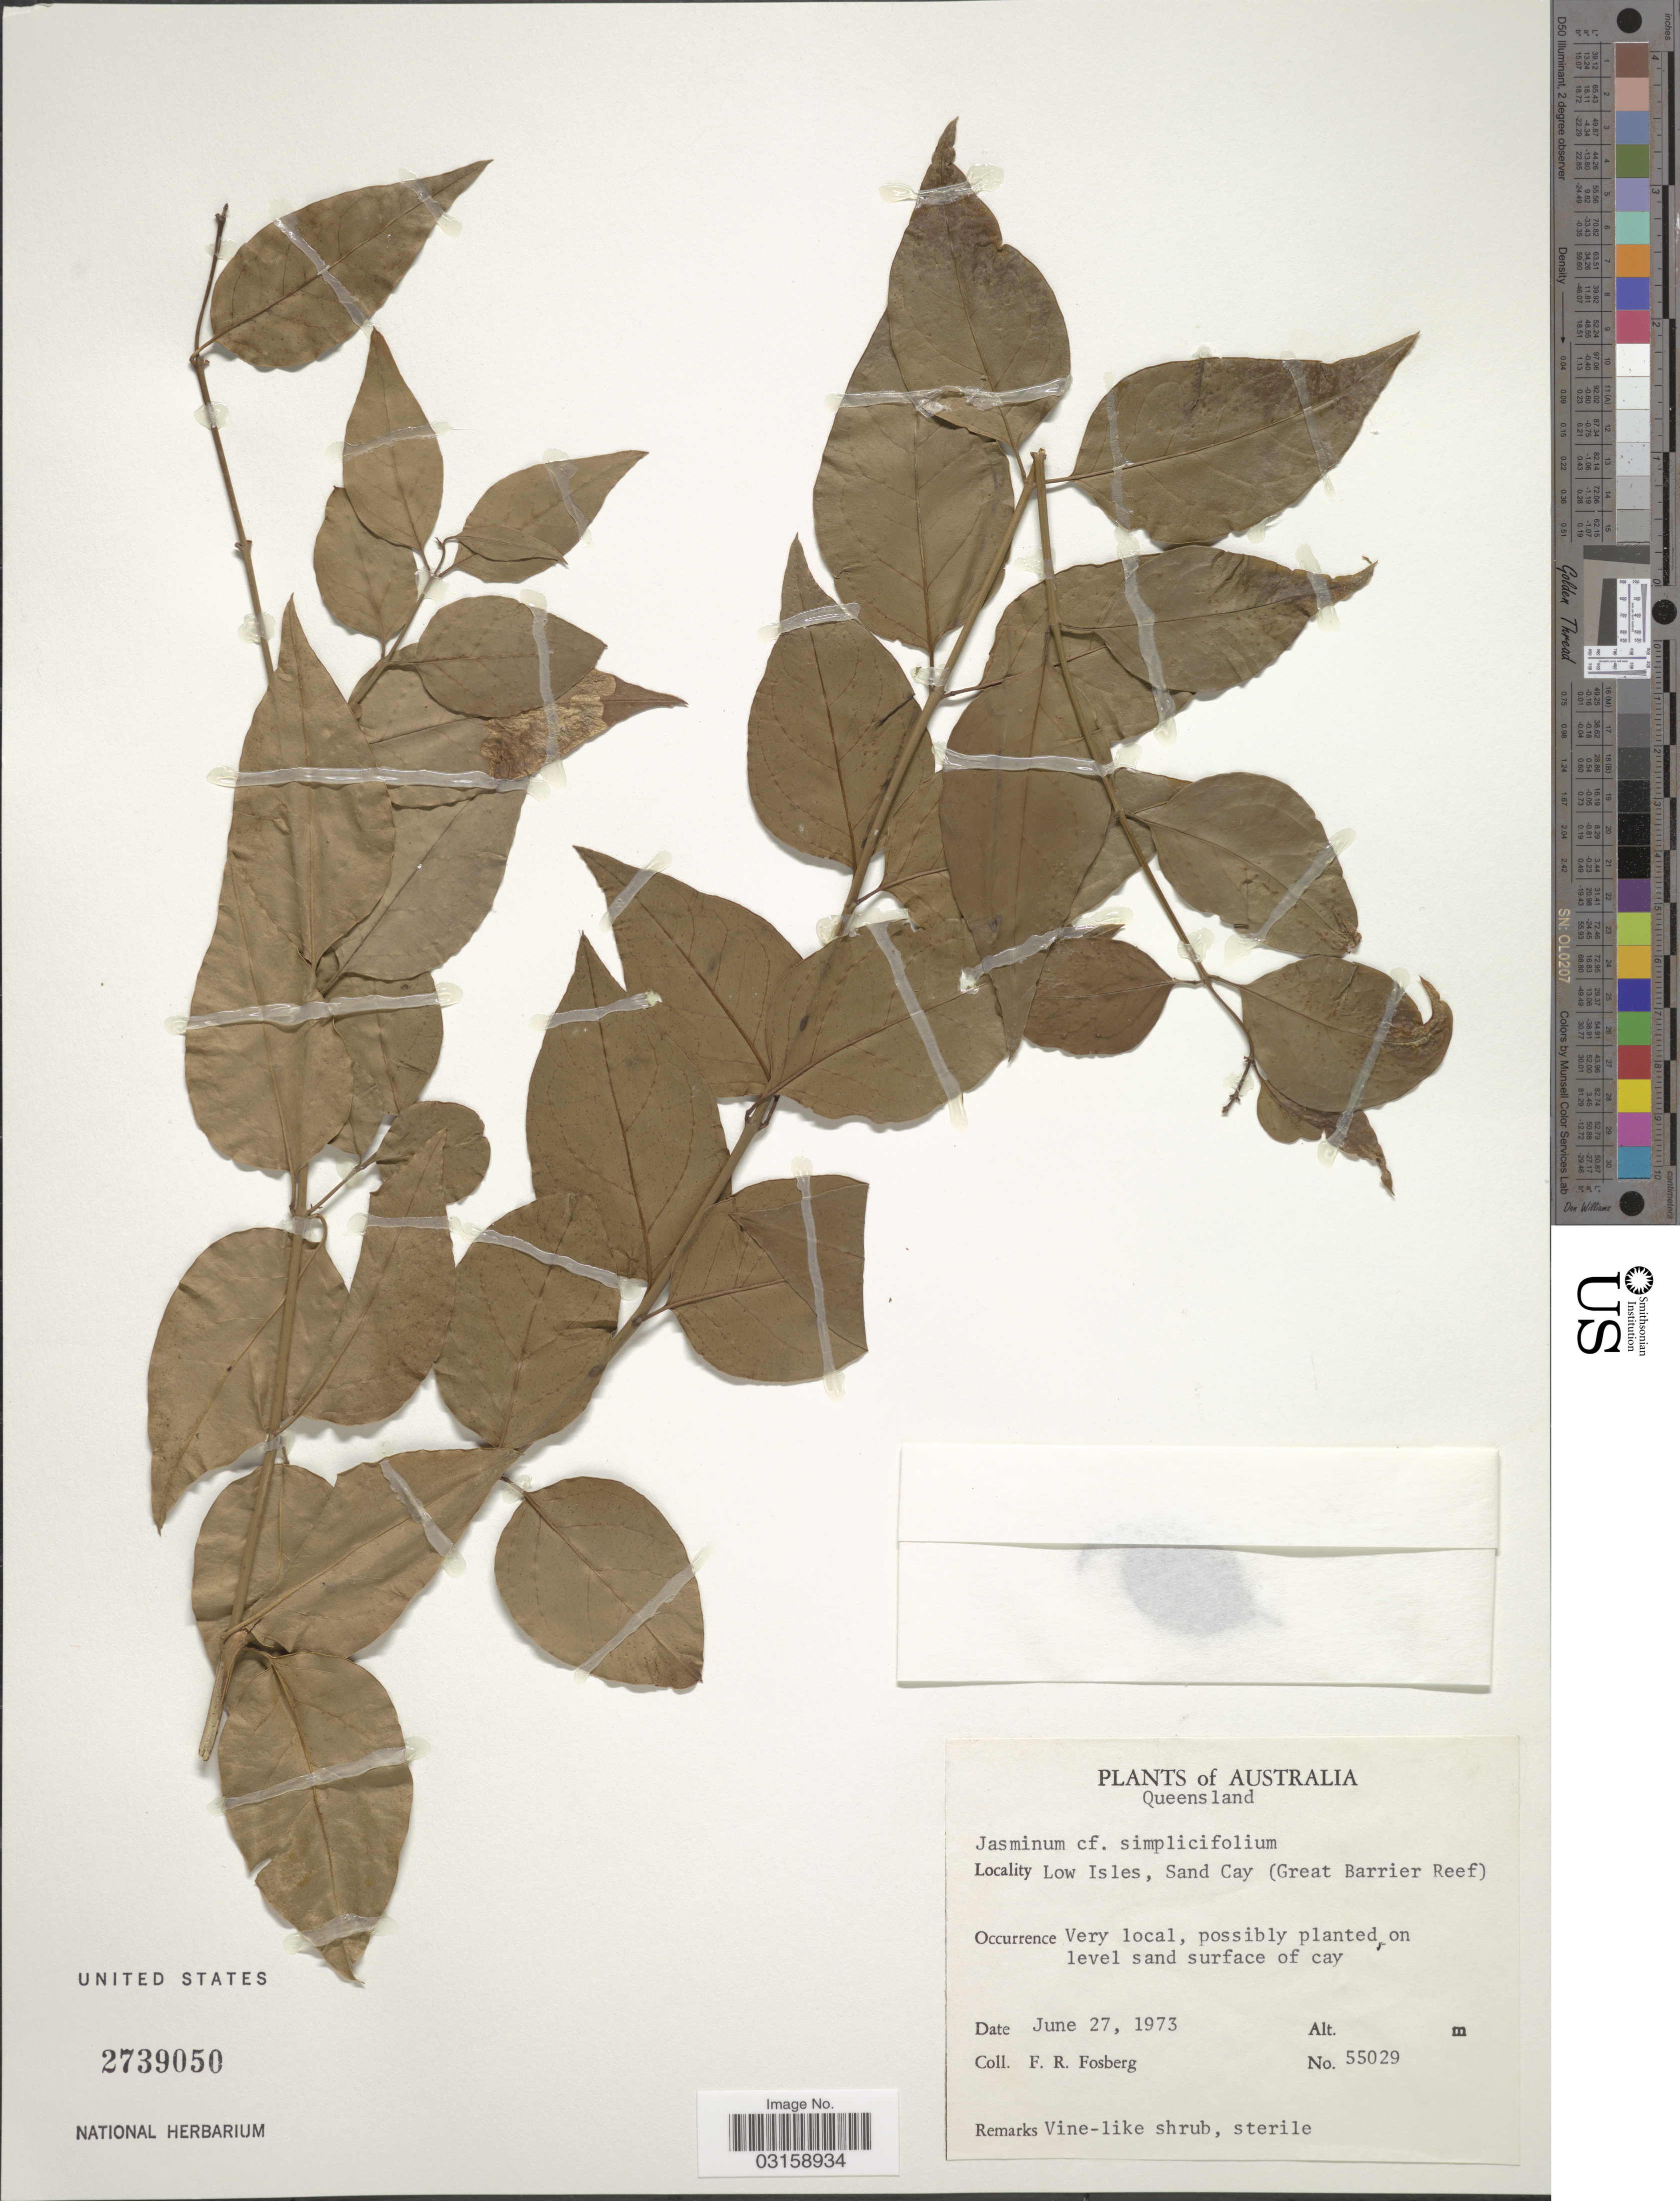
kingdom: Plantae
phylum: Tracheophyta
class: Magnoliopsida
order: Lamiales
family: Oleaceae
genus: Jasminum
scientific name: Jasminum simplicifolium subsp. australiense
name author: P.S. Green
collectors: F. R. Fosberg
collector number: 55029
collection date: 1973-06-27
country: Australia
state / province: Queensland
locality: Low Isles, Sand Cay (Great Barrier Reef).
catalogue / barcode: US 2739050